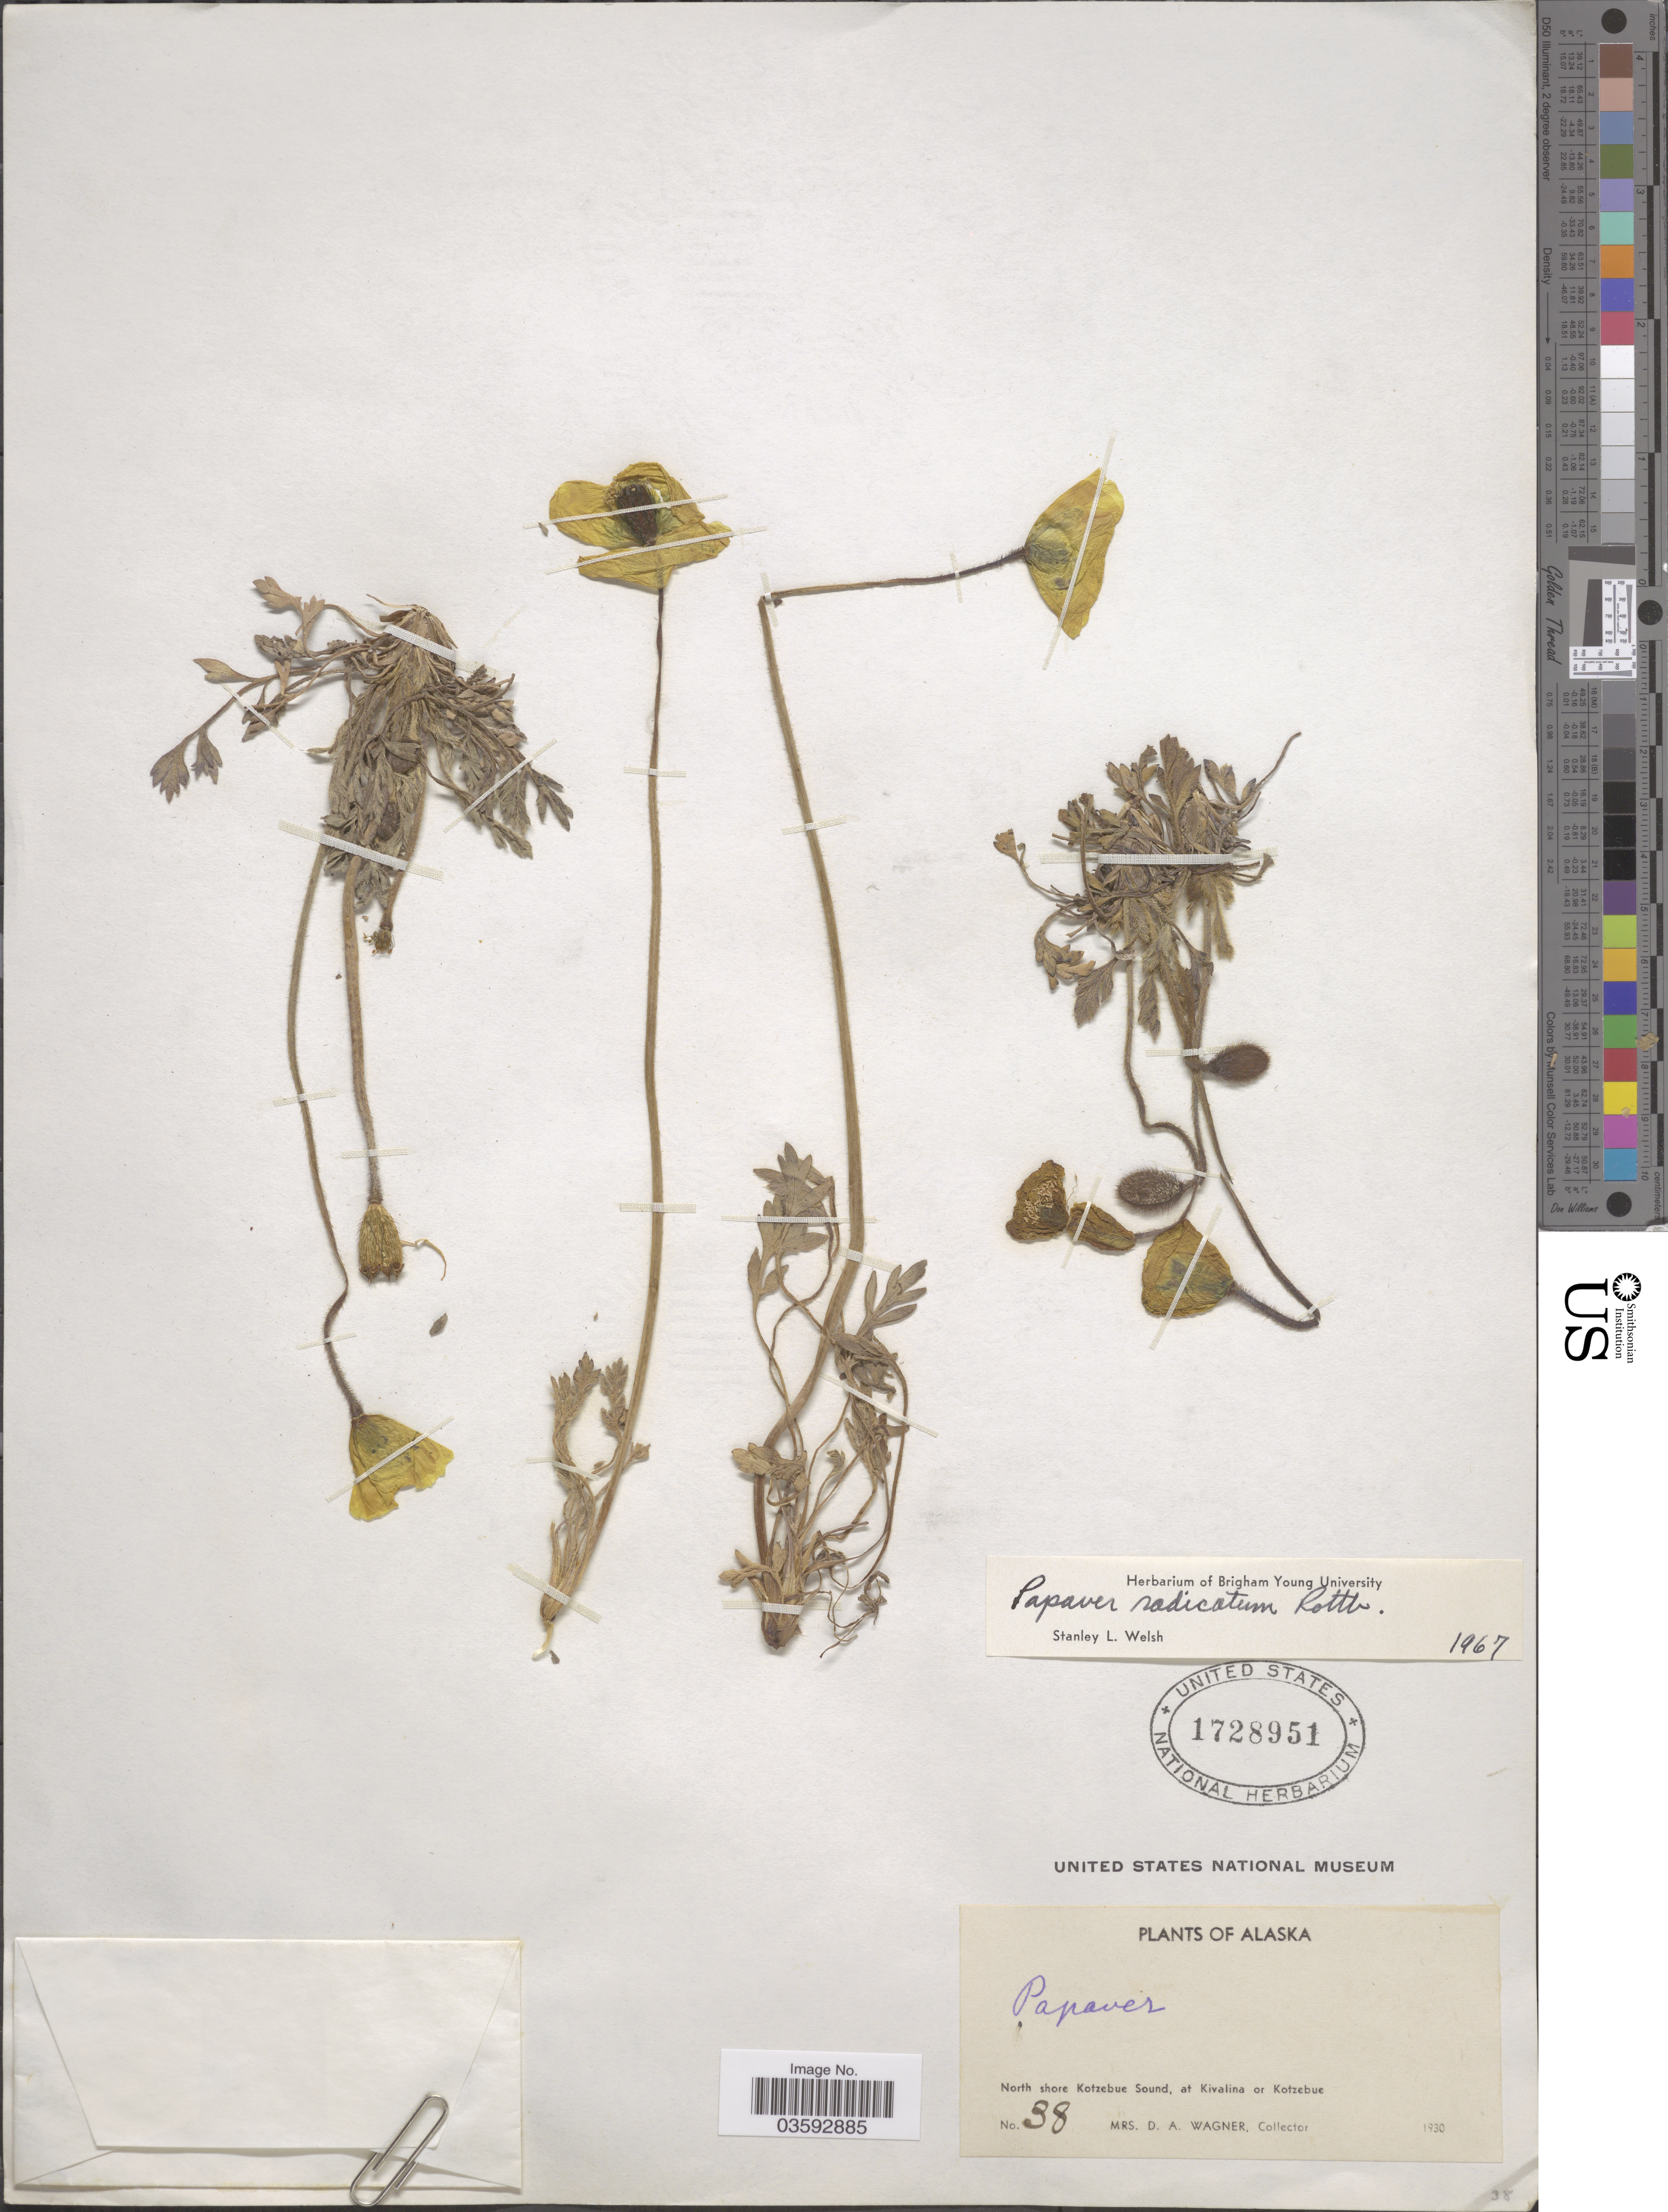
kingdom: Plantae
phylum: Tracheophyta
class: Magnoliopsida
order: Ranunculales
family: Papaveraceae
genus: Papaver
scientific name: Papaver radicatum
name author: Rottb.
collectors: D. Wagner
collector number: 38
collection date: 1930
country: United States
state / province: Alaska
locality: North shore Kotzebue Sound, at Kivalina or Kotzebue.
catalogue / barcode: US 1728951